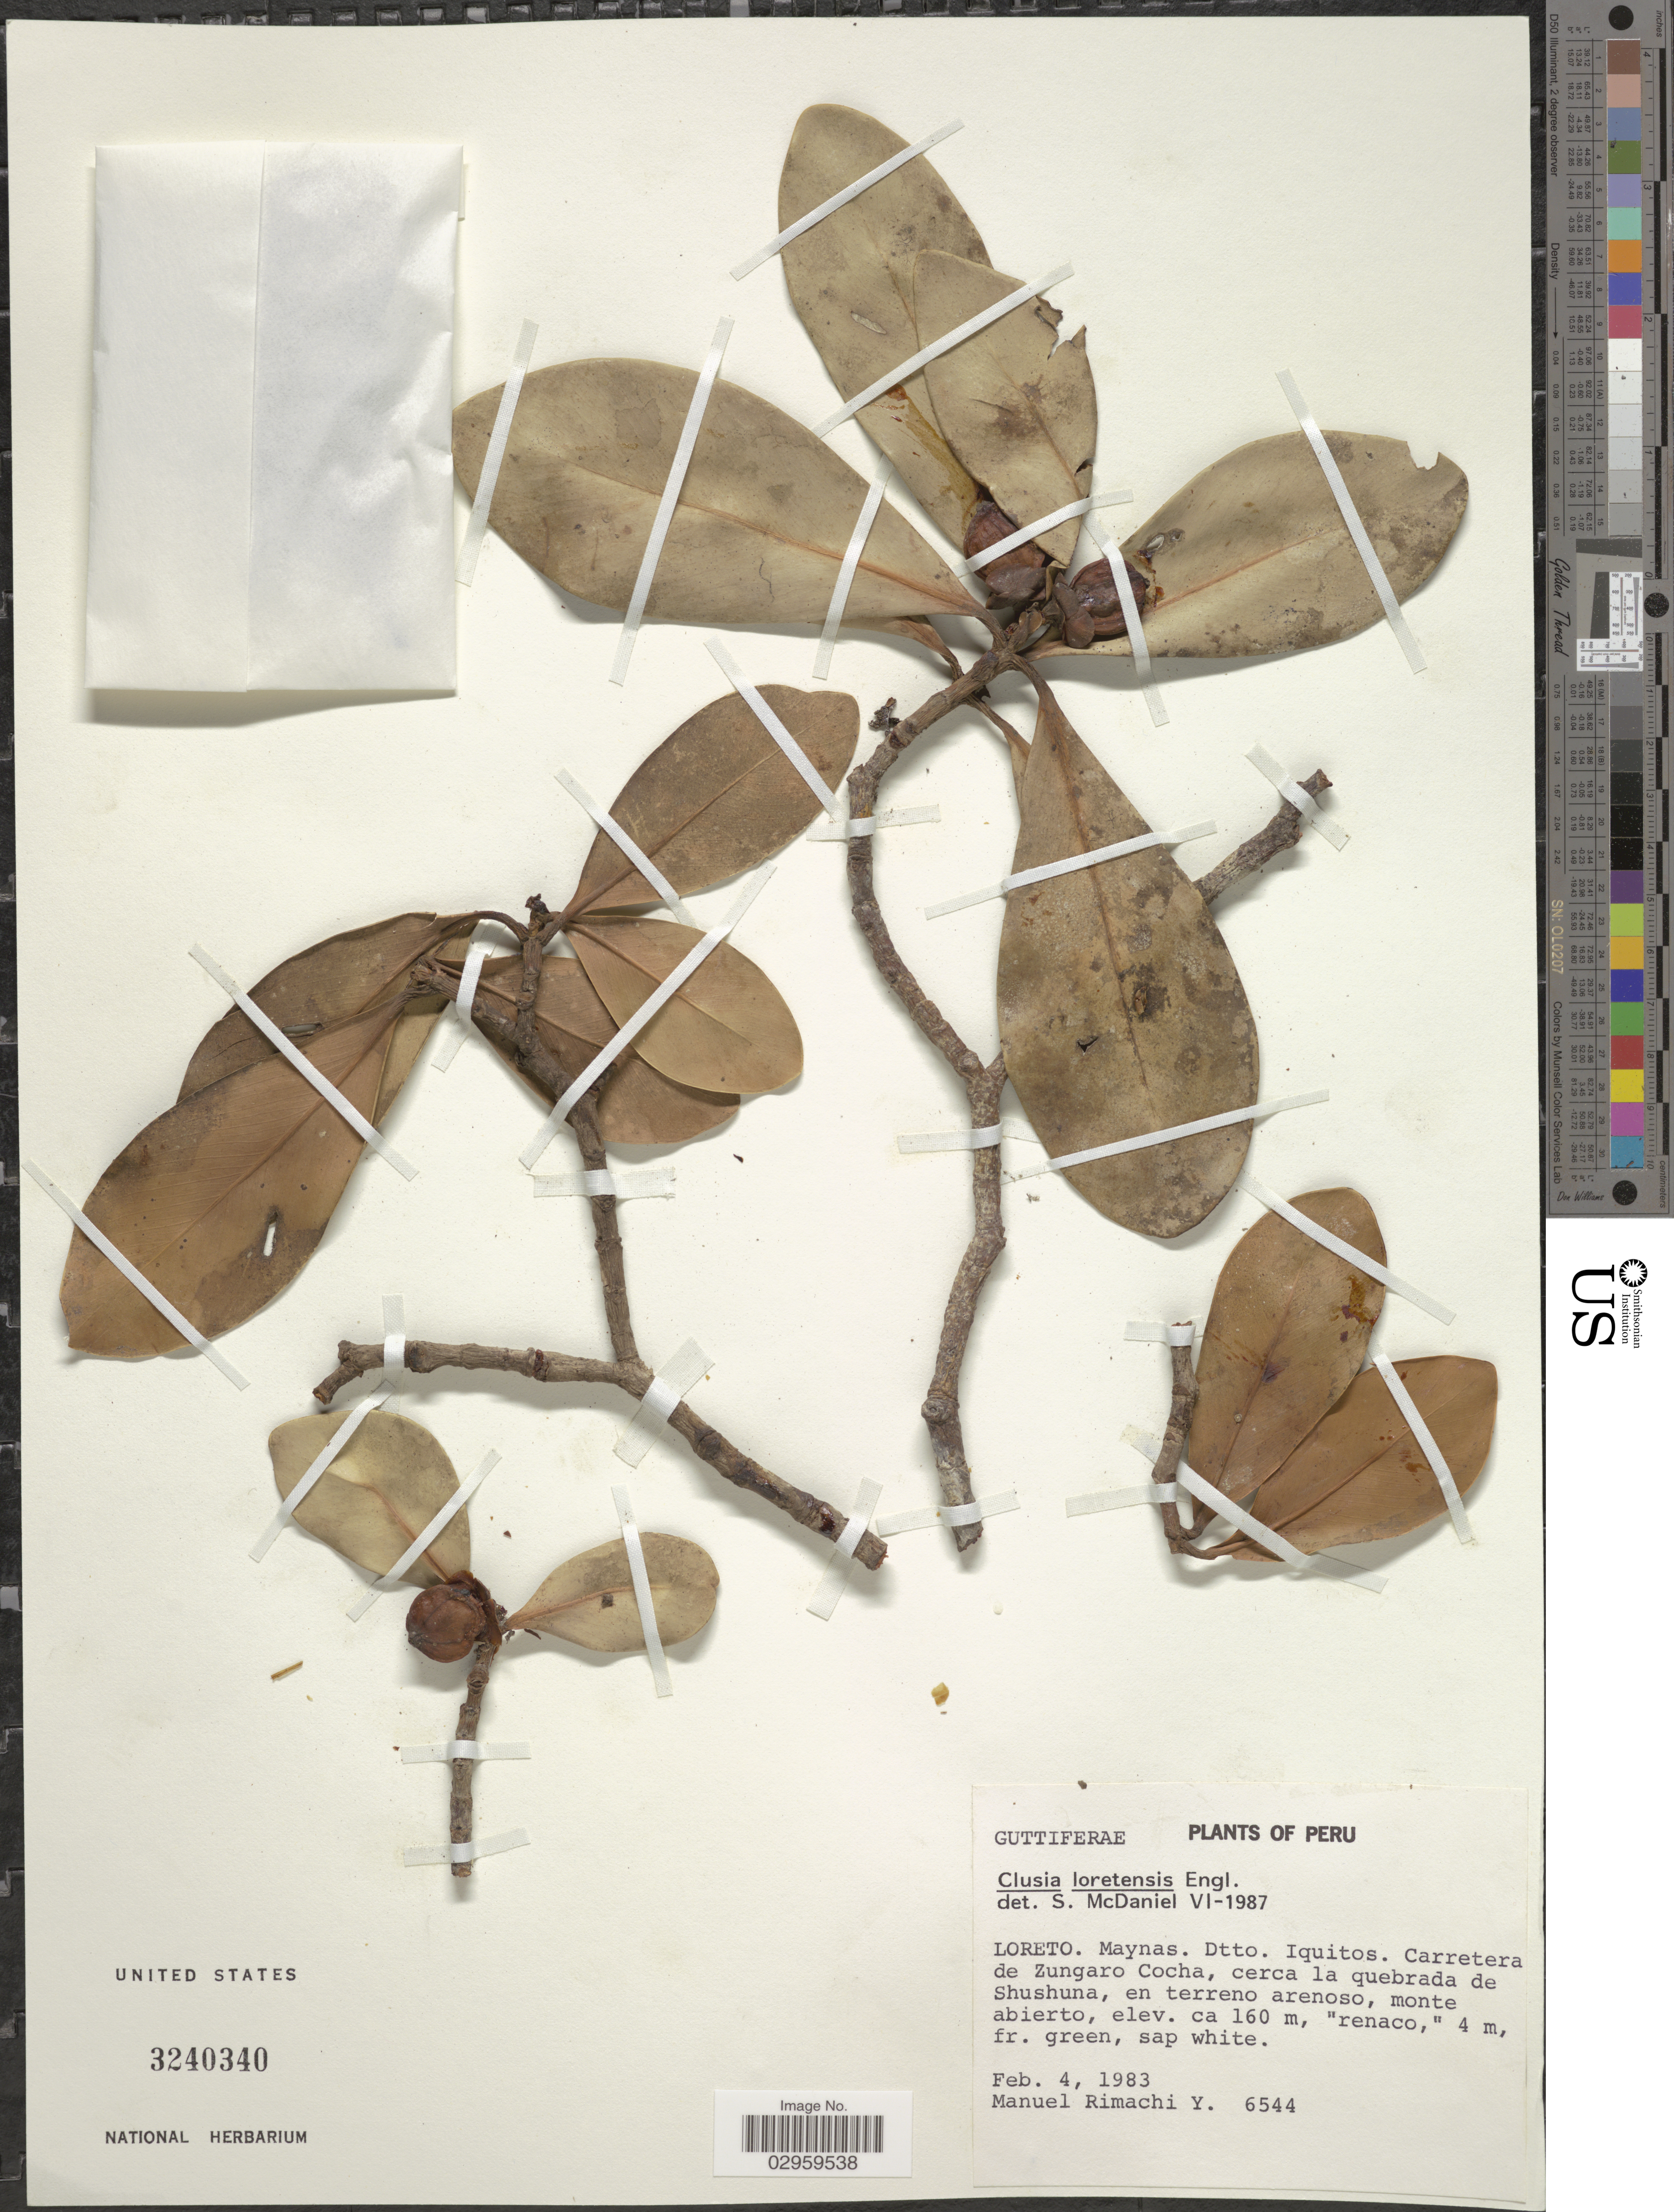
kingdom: Plantae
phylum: Tracheophyta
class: Magnoliopsida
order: Malpighiales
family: Clusiaceae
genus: Clusia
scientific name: Clusia loretensis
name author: Engl.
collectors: M. Rimachi Y.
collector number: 6544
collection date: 1983-02-04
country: Peru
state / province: Loreto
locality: Maynas. Dtto. Iquitos. Carretera de Zungaro Cocha, cerca la quebrada de Shushuna, enterreno arenoso, monte abierto.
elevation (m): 160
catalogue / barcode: US 3240340